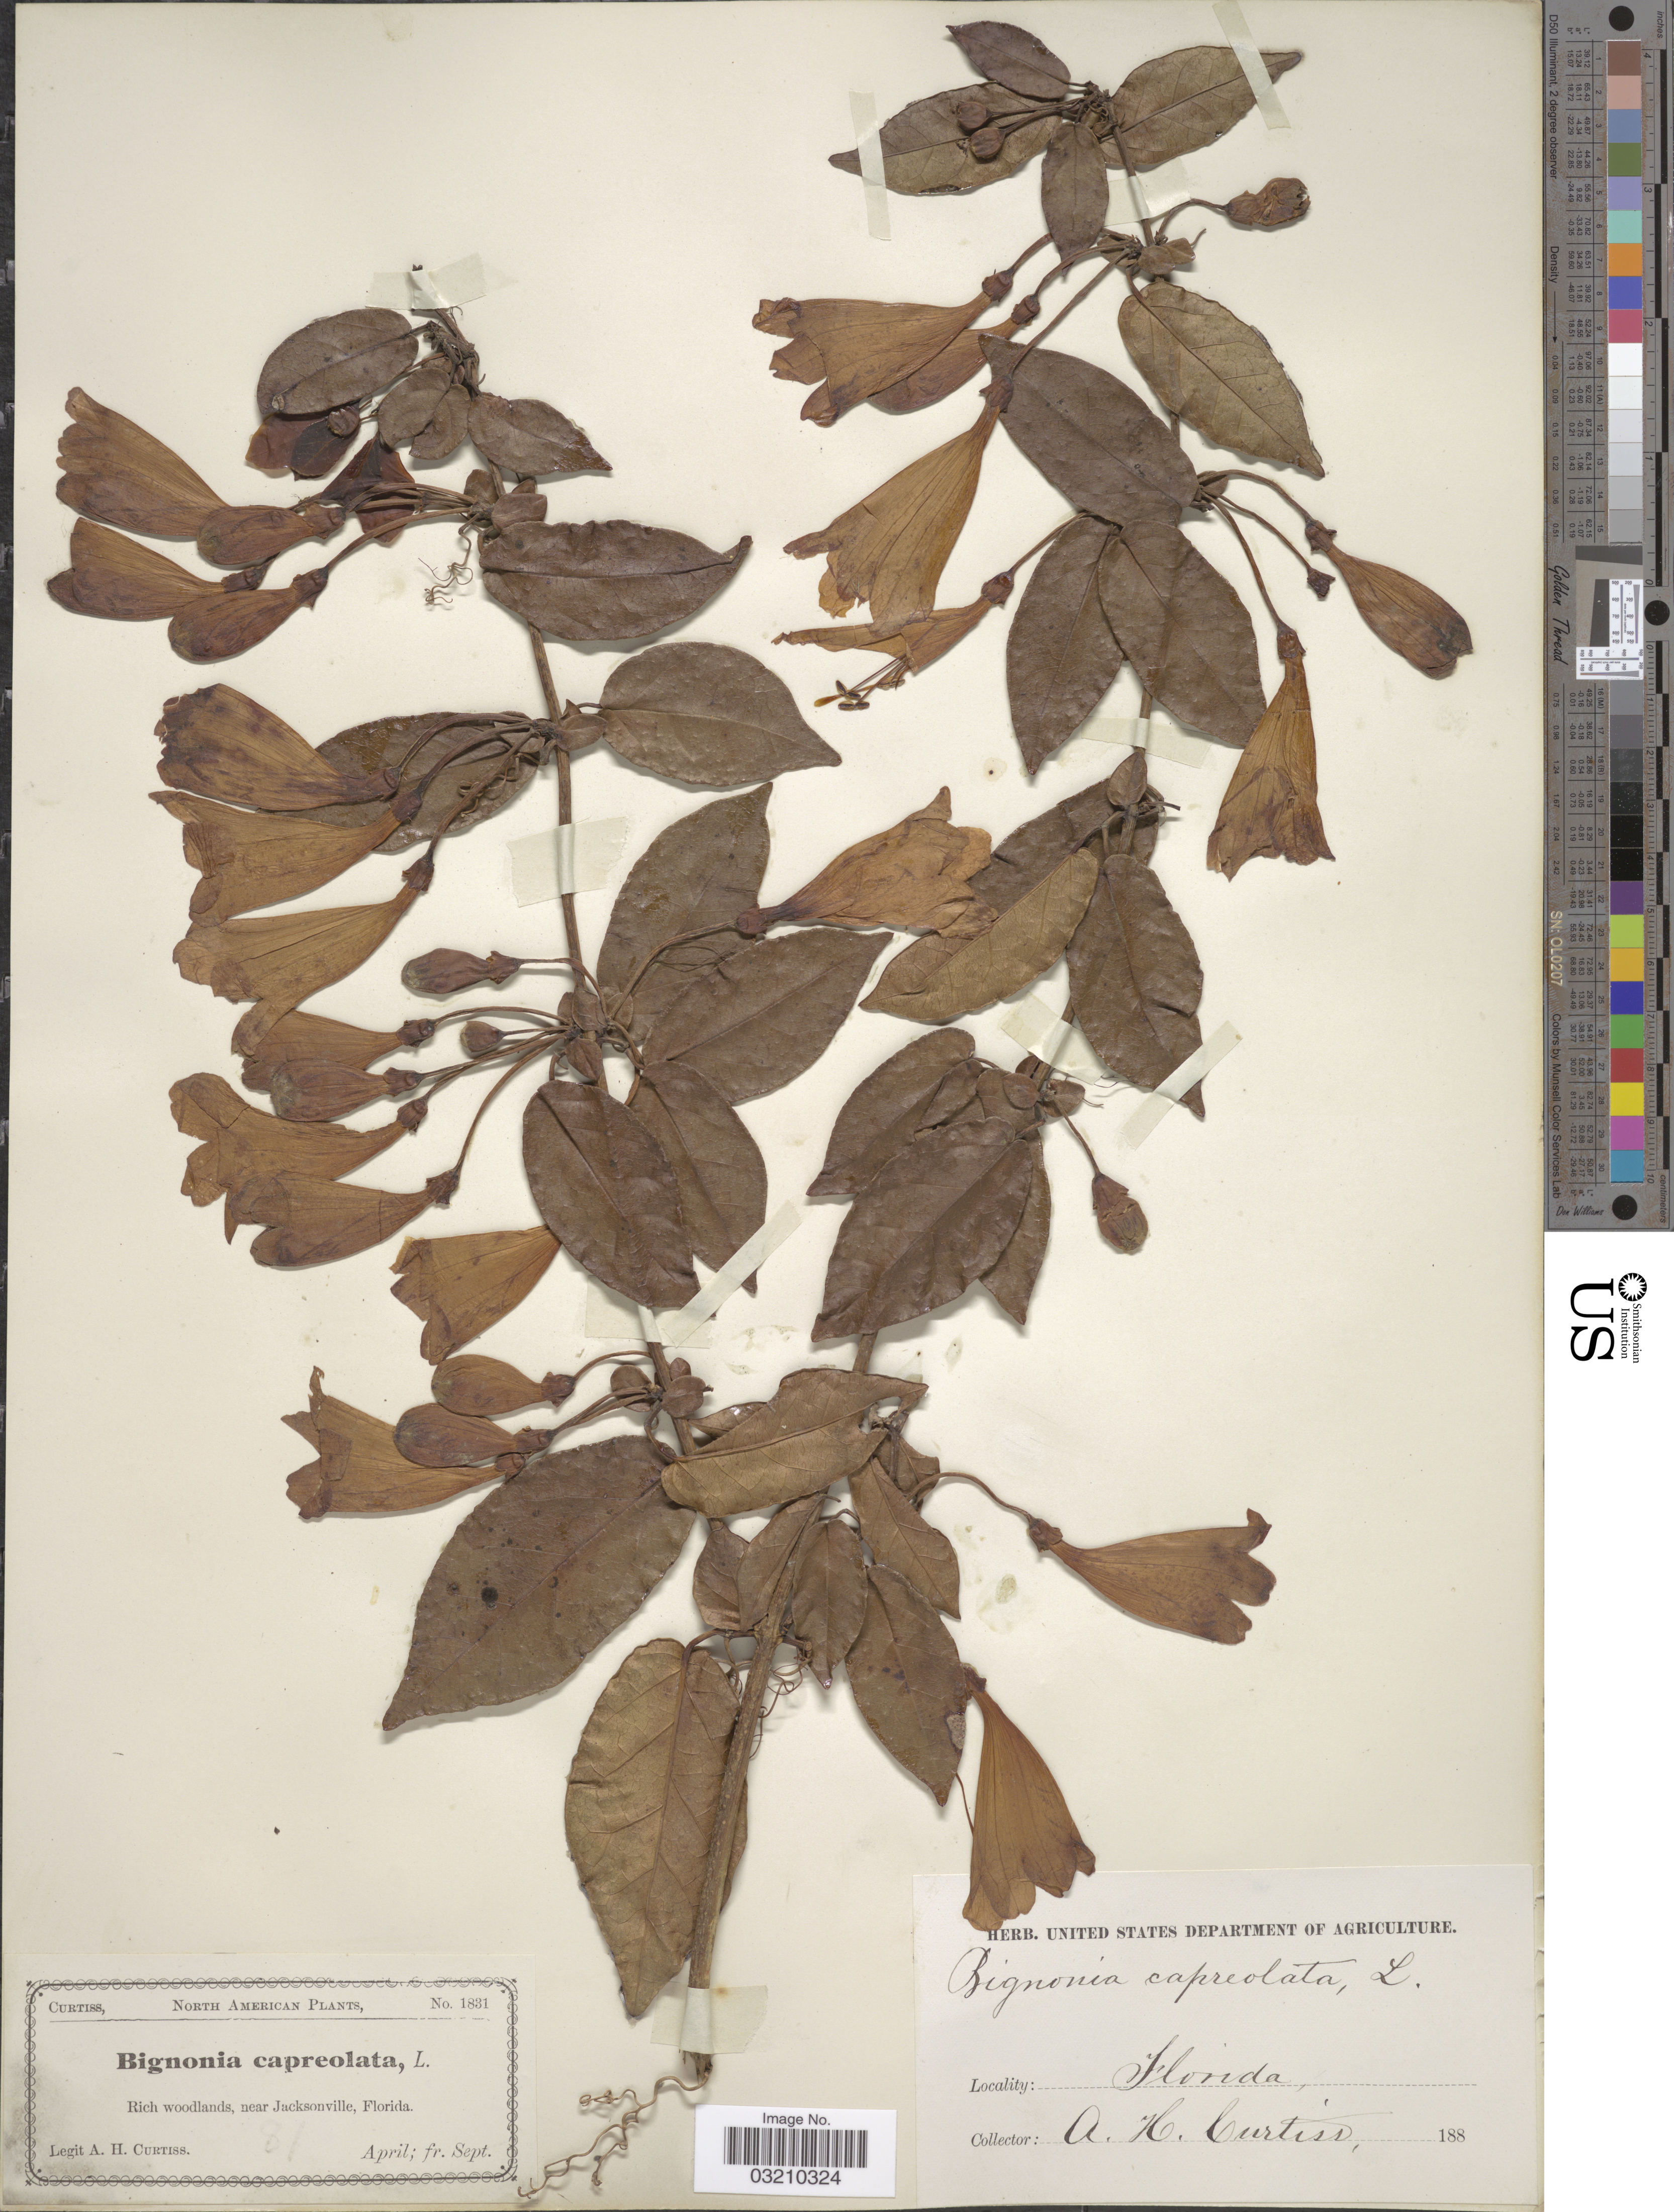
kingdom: Plantae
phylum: Tracheophyta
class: Magnoliopsida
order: Lamiales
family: Bignoniaceae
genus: Bignonia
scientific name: Bignonia capreolata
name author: L.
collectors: A. H. Curtiss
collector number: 1831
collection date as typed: April 188 - Sept. 188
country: United States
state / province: Florida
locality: Near Jacksonville.